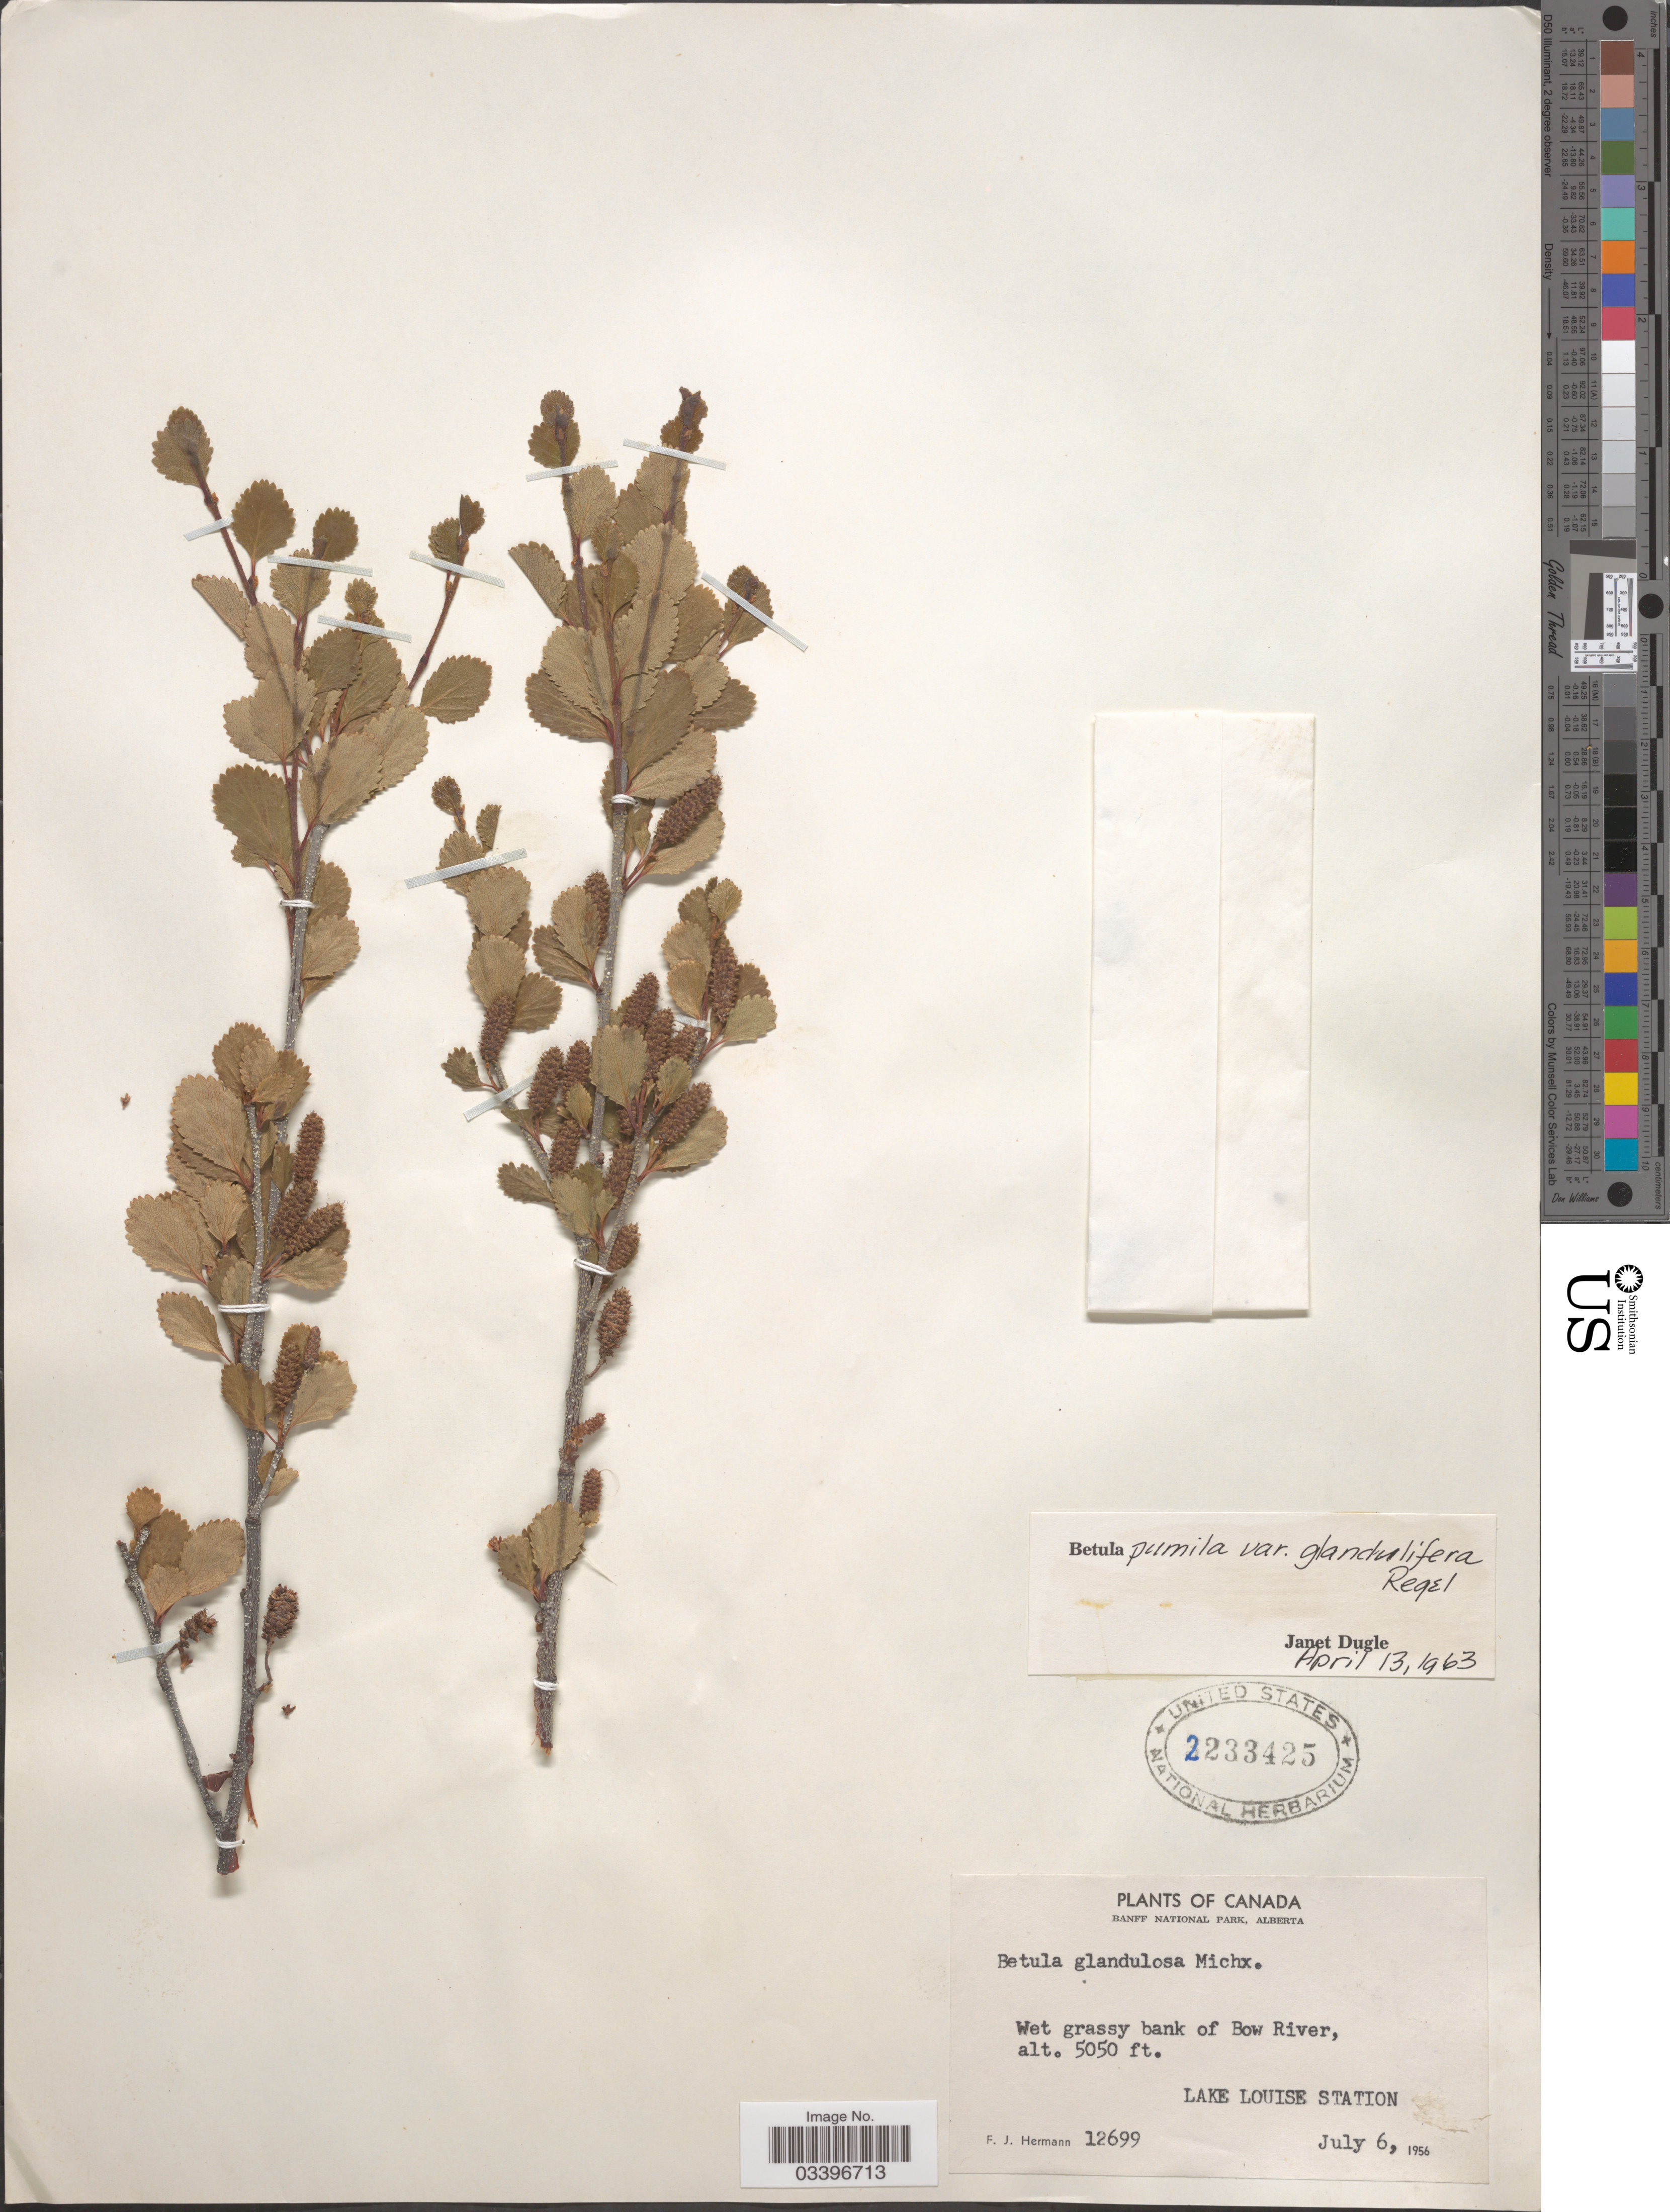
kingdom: Plantae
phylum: Tracheophyta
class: Magnoliopsida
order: Fagales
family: Betulaceae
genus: Betula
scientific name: Betula pumila var. glandulifera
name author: Regel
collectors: F. J. Hermann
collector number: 12699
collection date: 1956-07-06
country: Canada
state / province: Alberta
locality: Banff National Park. Wet grassy bank of Bow River. Lake Louise Station.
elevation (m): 1539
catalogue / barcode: US 2233425